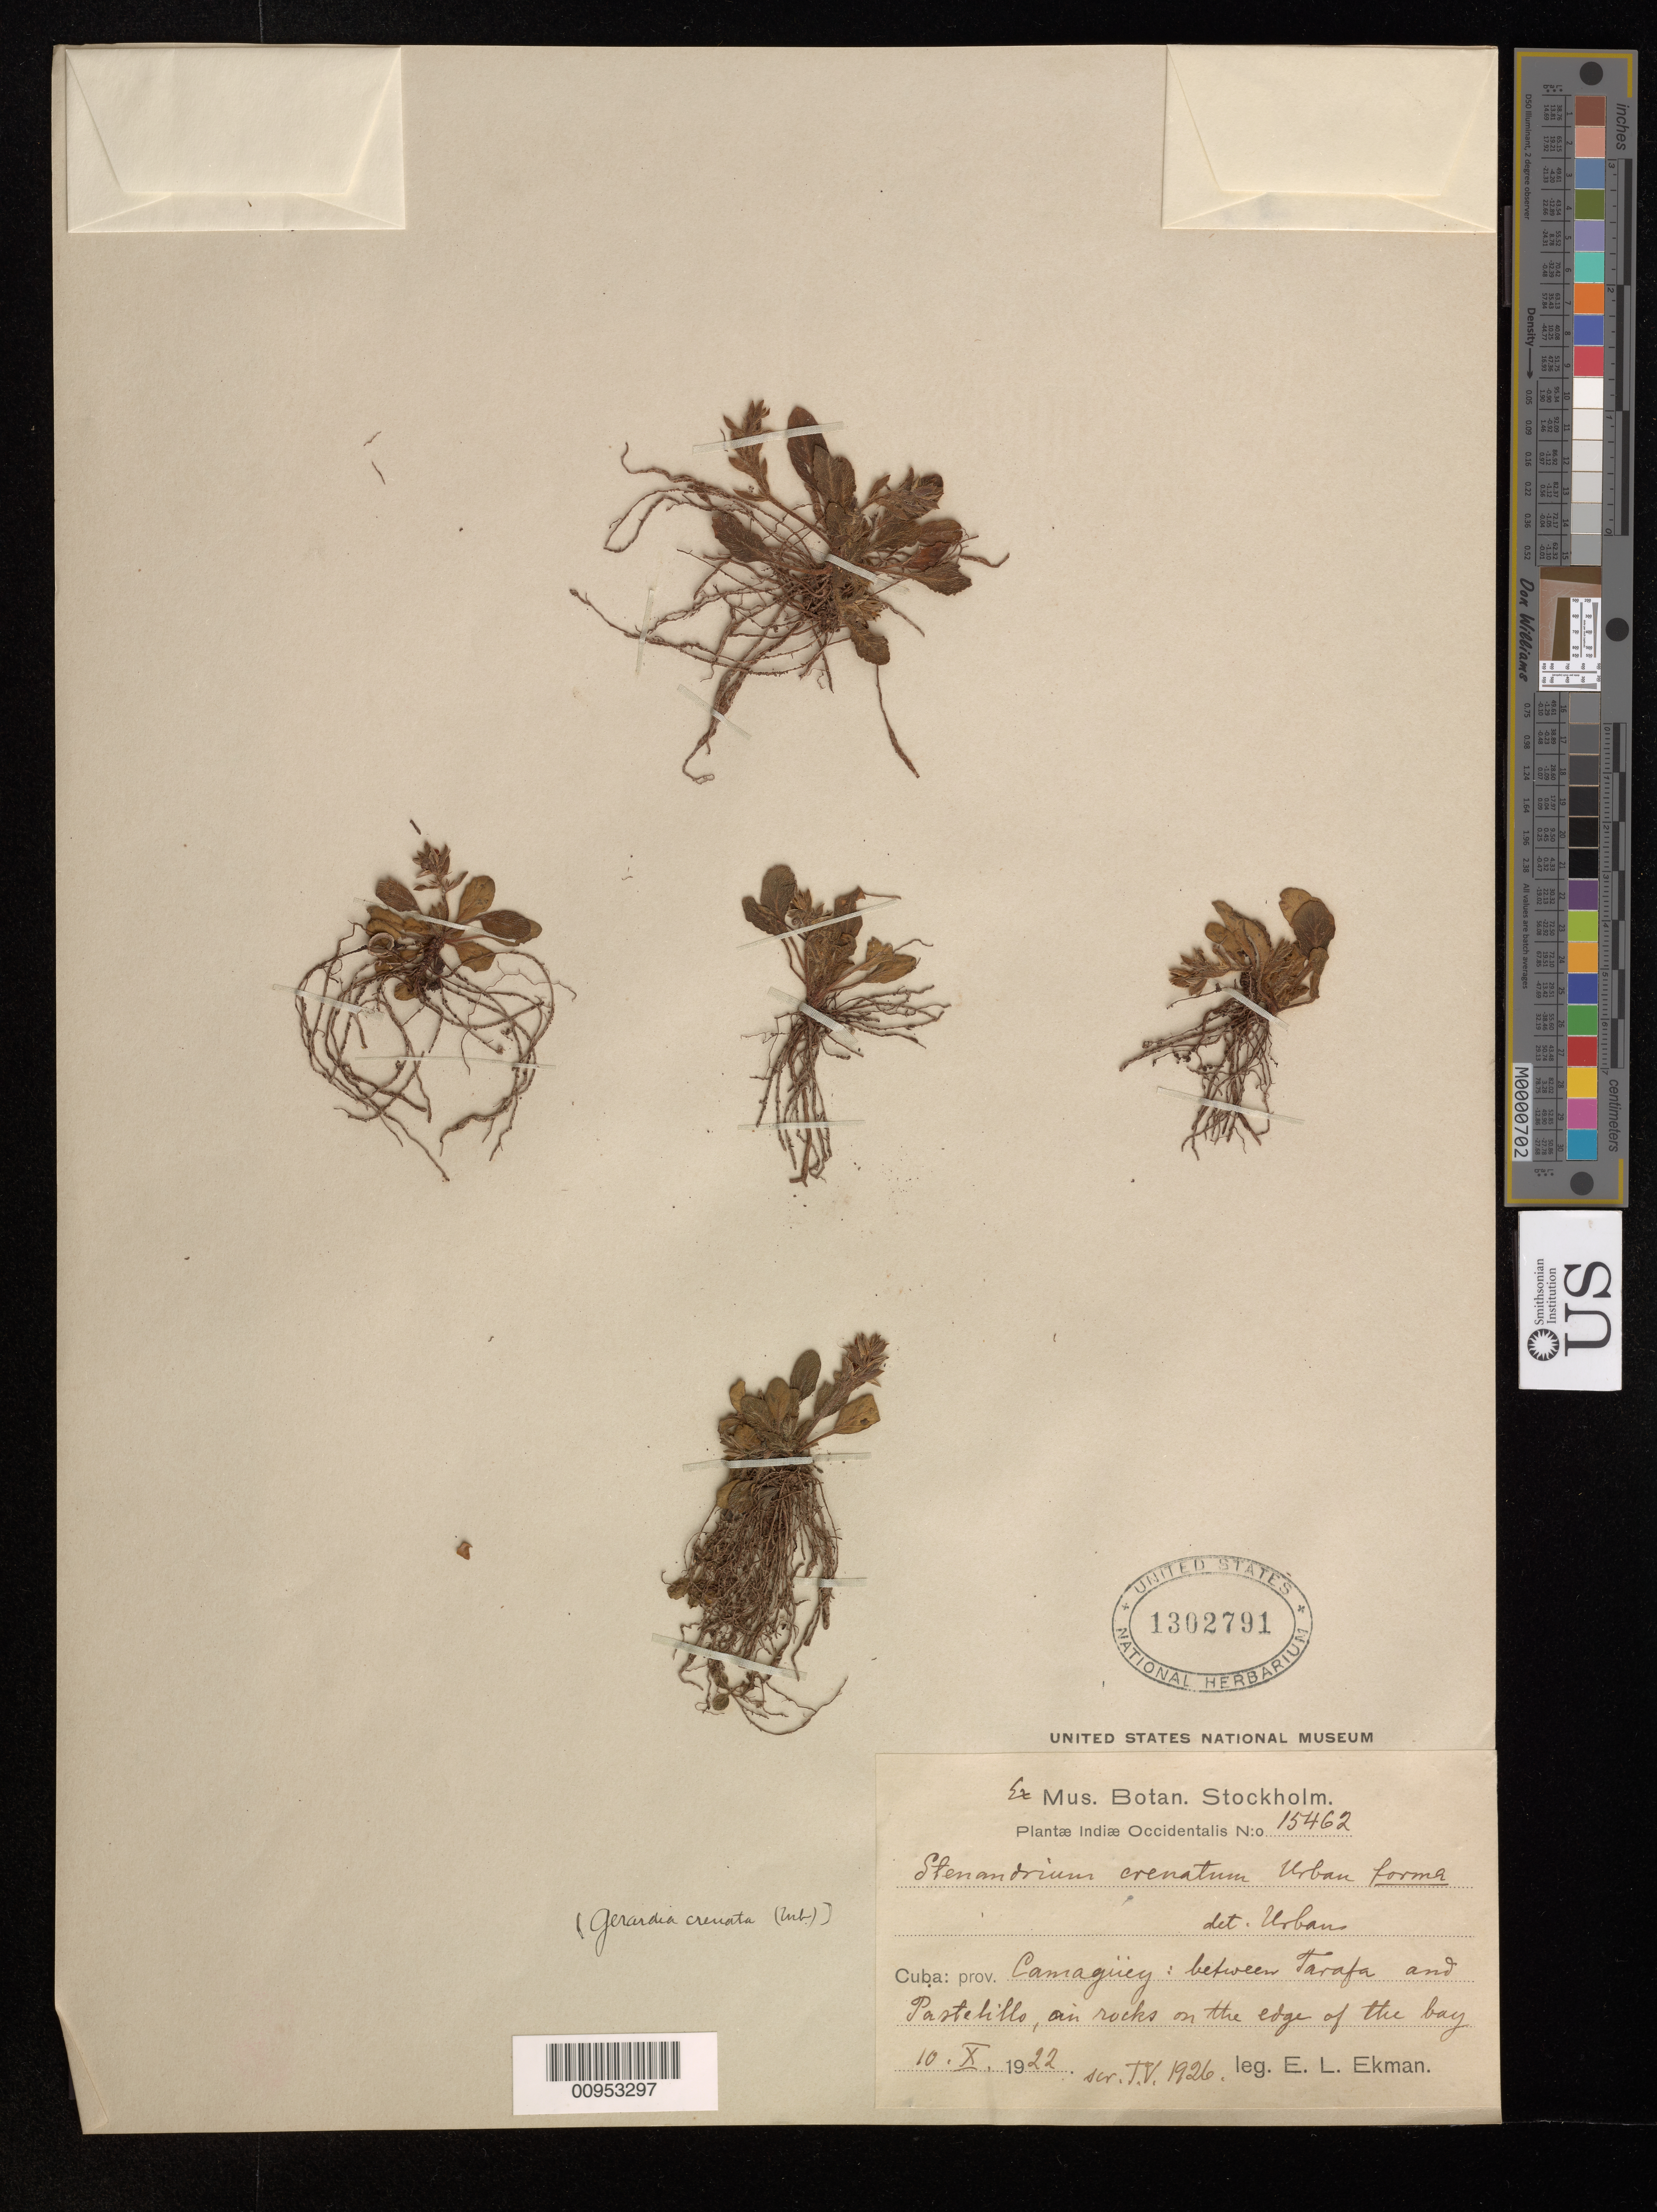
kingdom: Plantae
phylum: Tracheophyta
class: Magnoliopsida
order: Lamiales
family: Acanthaceae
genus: Stenandrium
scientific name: Stenandrium crenatum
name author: Urb.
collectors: E. L. Ekman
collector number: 15462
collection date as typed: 10 Oct 1922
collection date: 1922-10-10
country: Cuba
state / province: Camagüey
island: Cuba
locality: Between Tarafa and Pastehillo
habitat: On rocks on the edge of the bay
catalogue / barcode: US 1302791